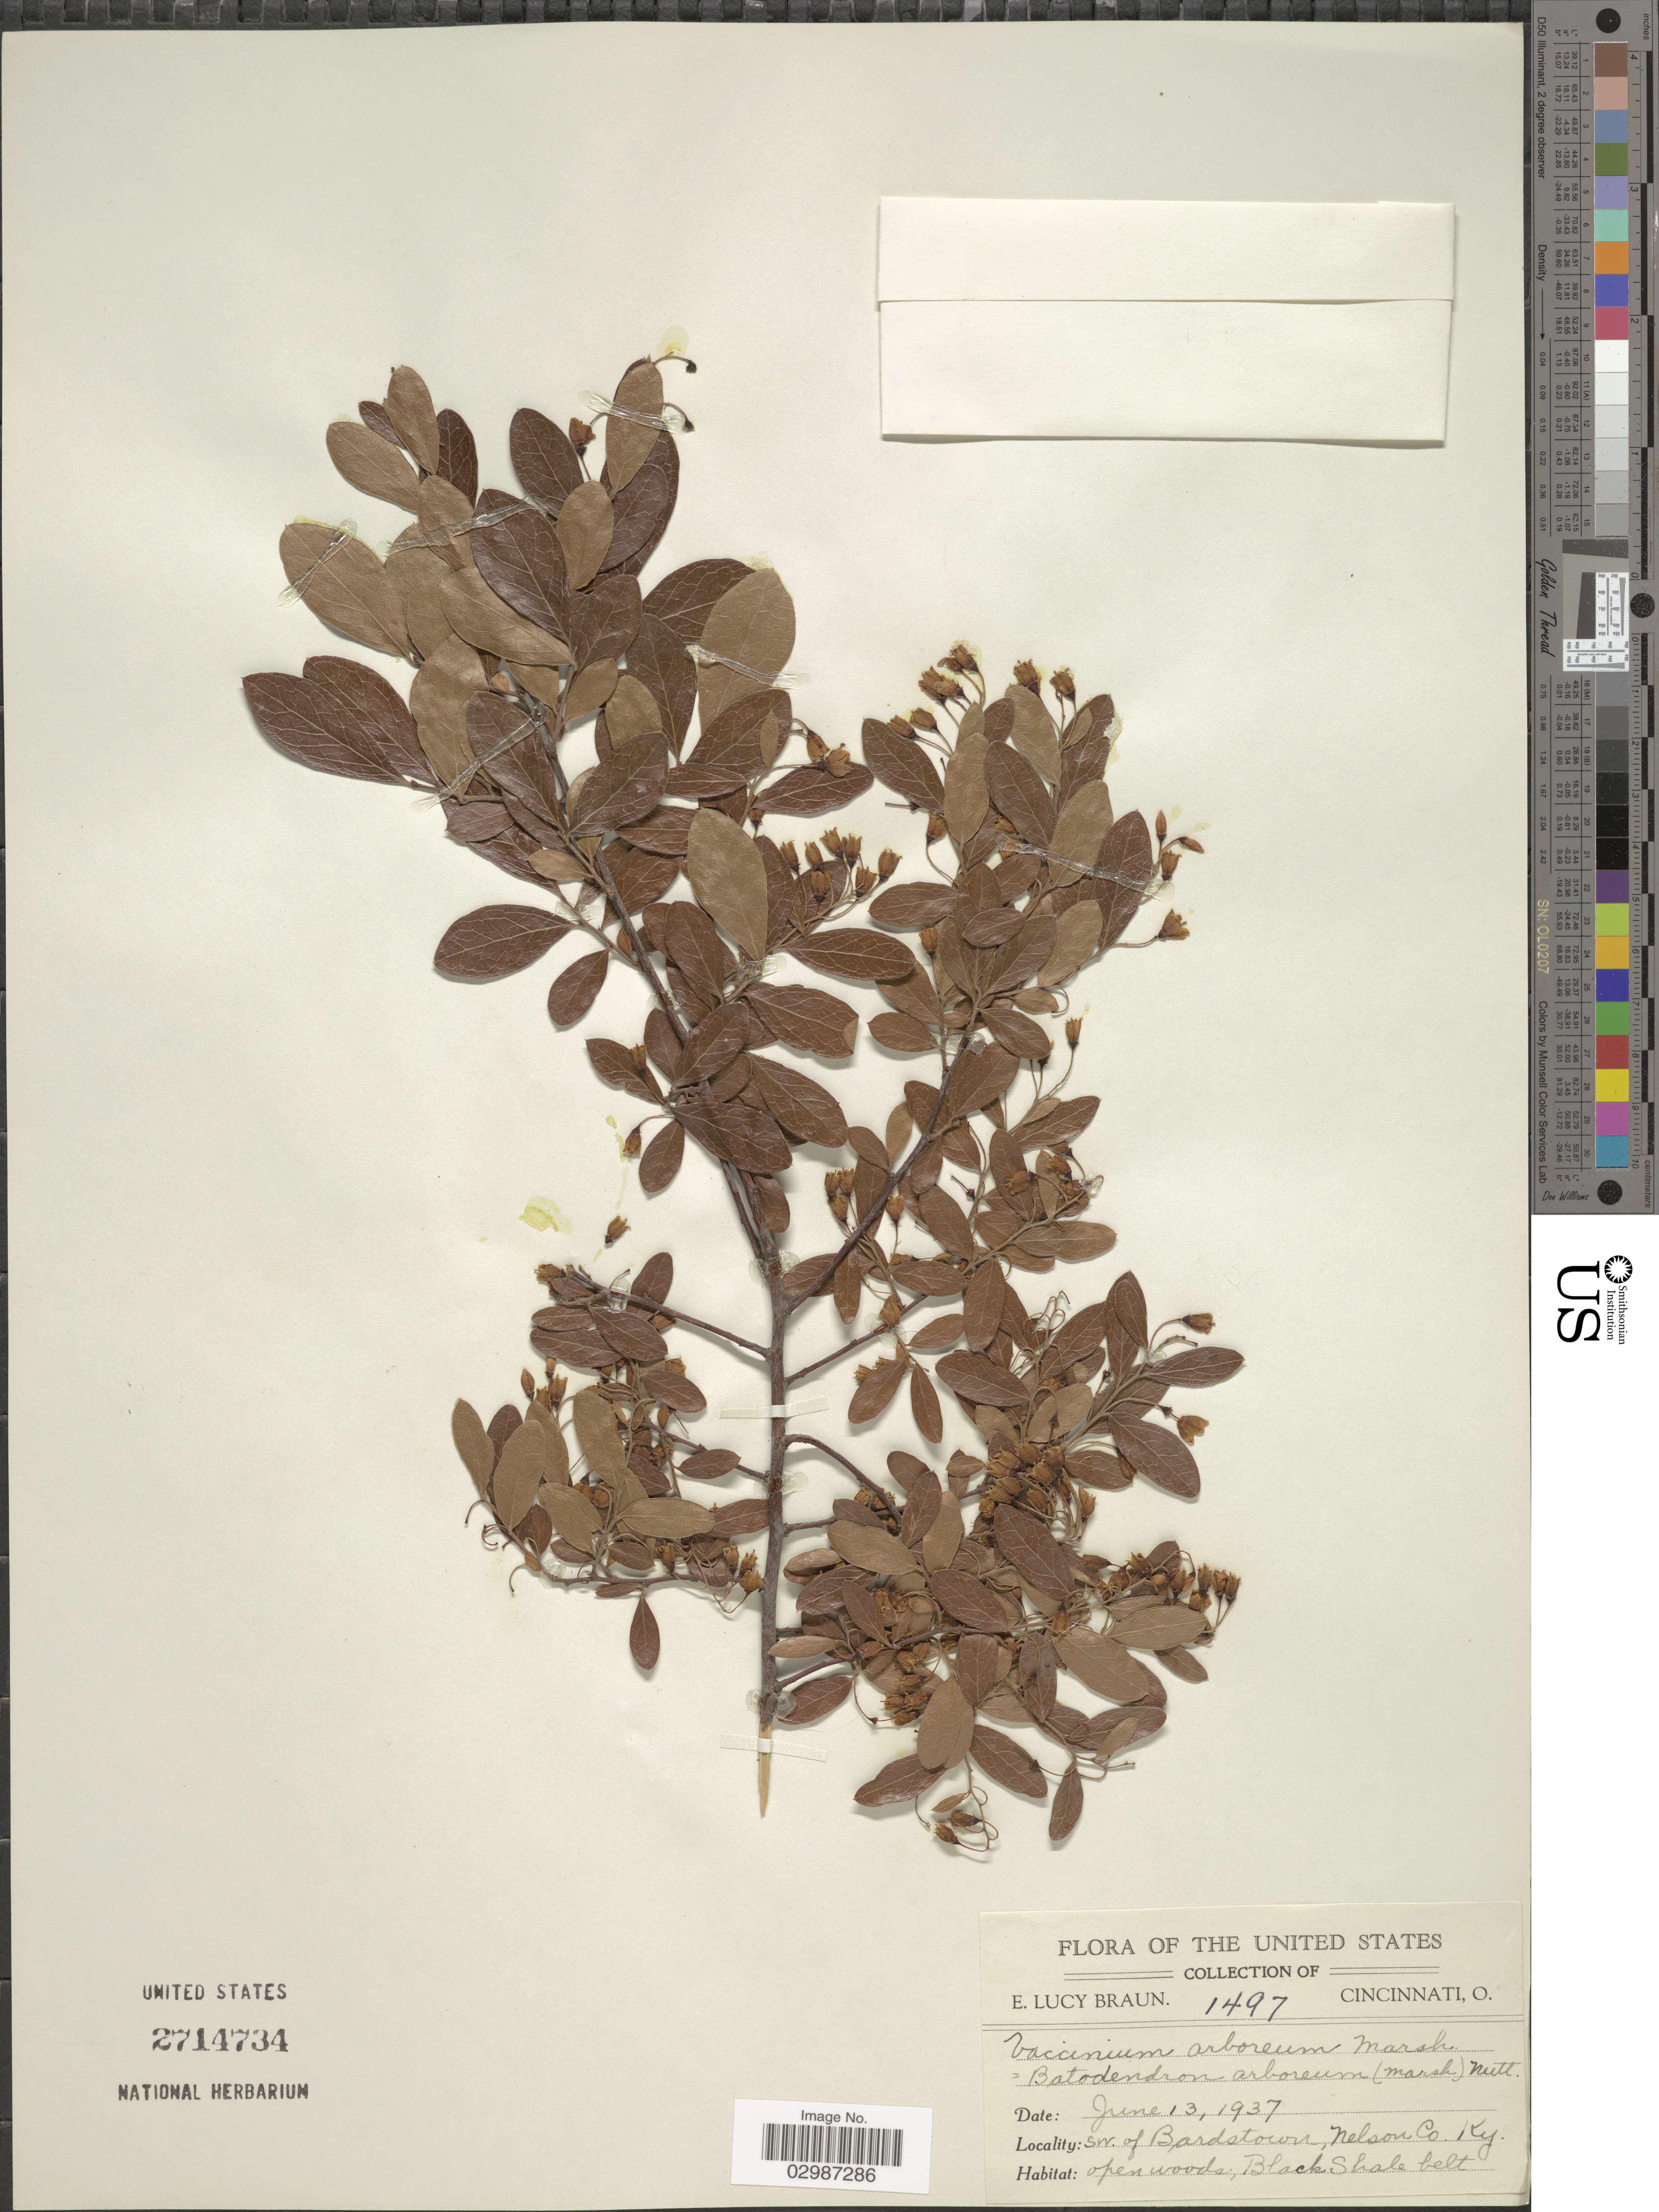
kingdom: Plantae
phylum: Tracheophyta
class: Magnoliopsida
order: Ericales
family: Ericaceae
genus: Vaccinium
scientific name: Vaccinium arboreum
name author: Marshall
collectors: E. L. Braun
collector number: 1497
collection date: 1937-06-13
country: United States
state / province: Kentucky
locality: SW. of Bardstown, Nelson Co.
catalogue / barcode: US 2714734